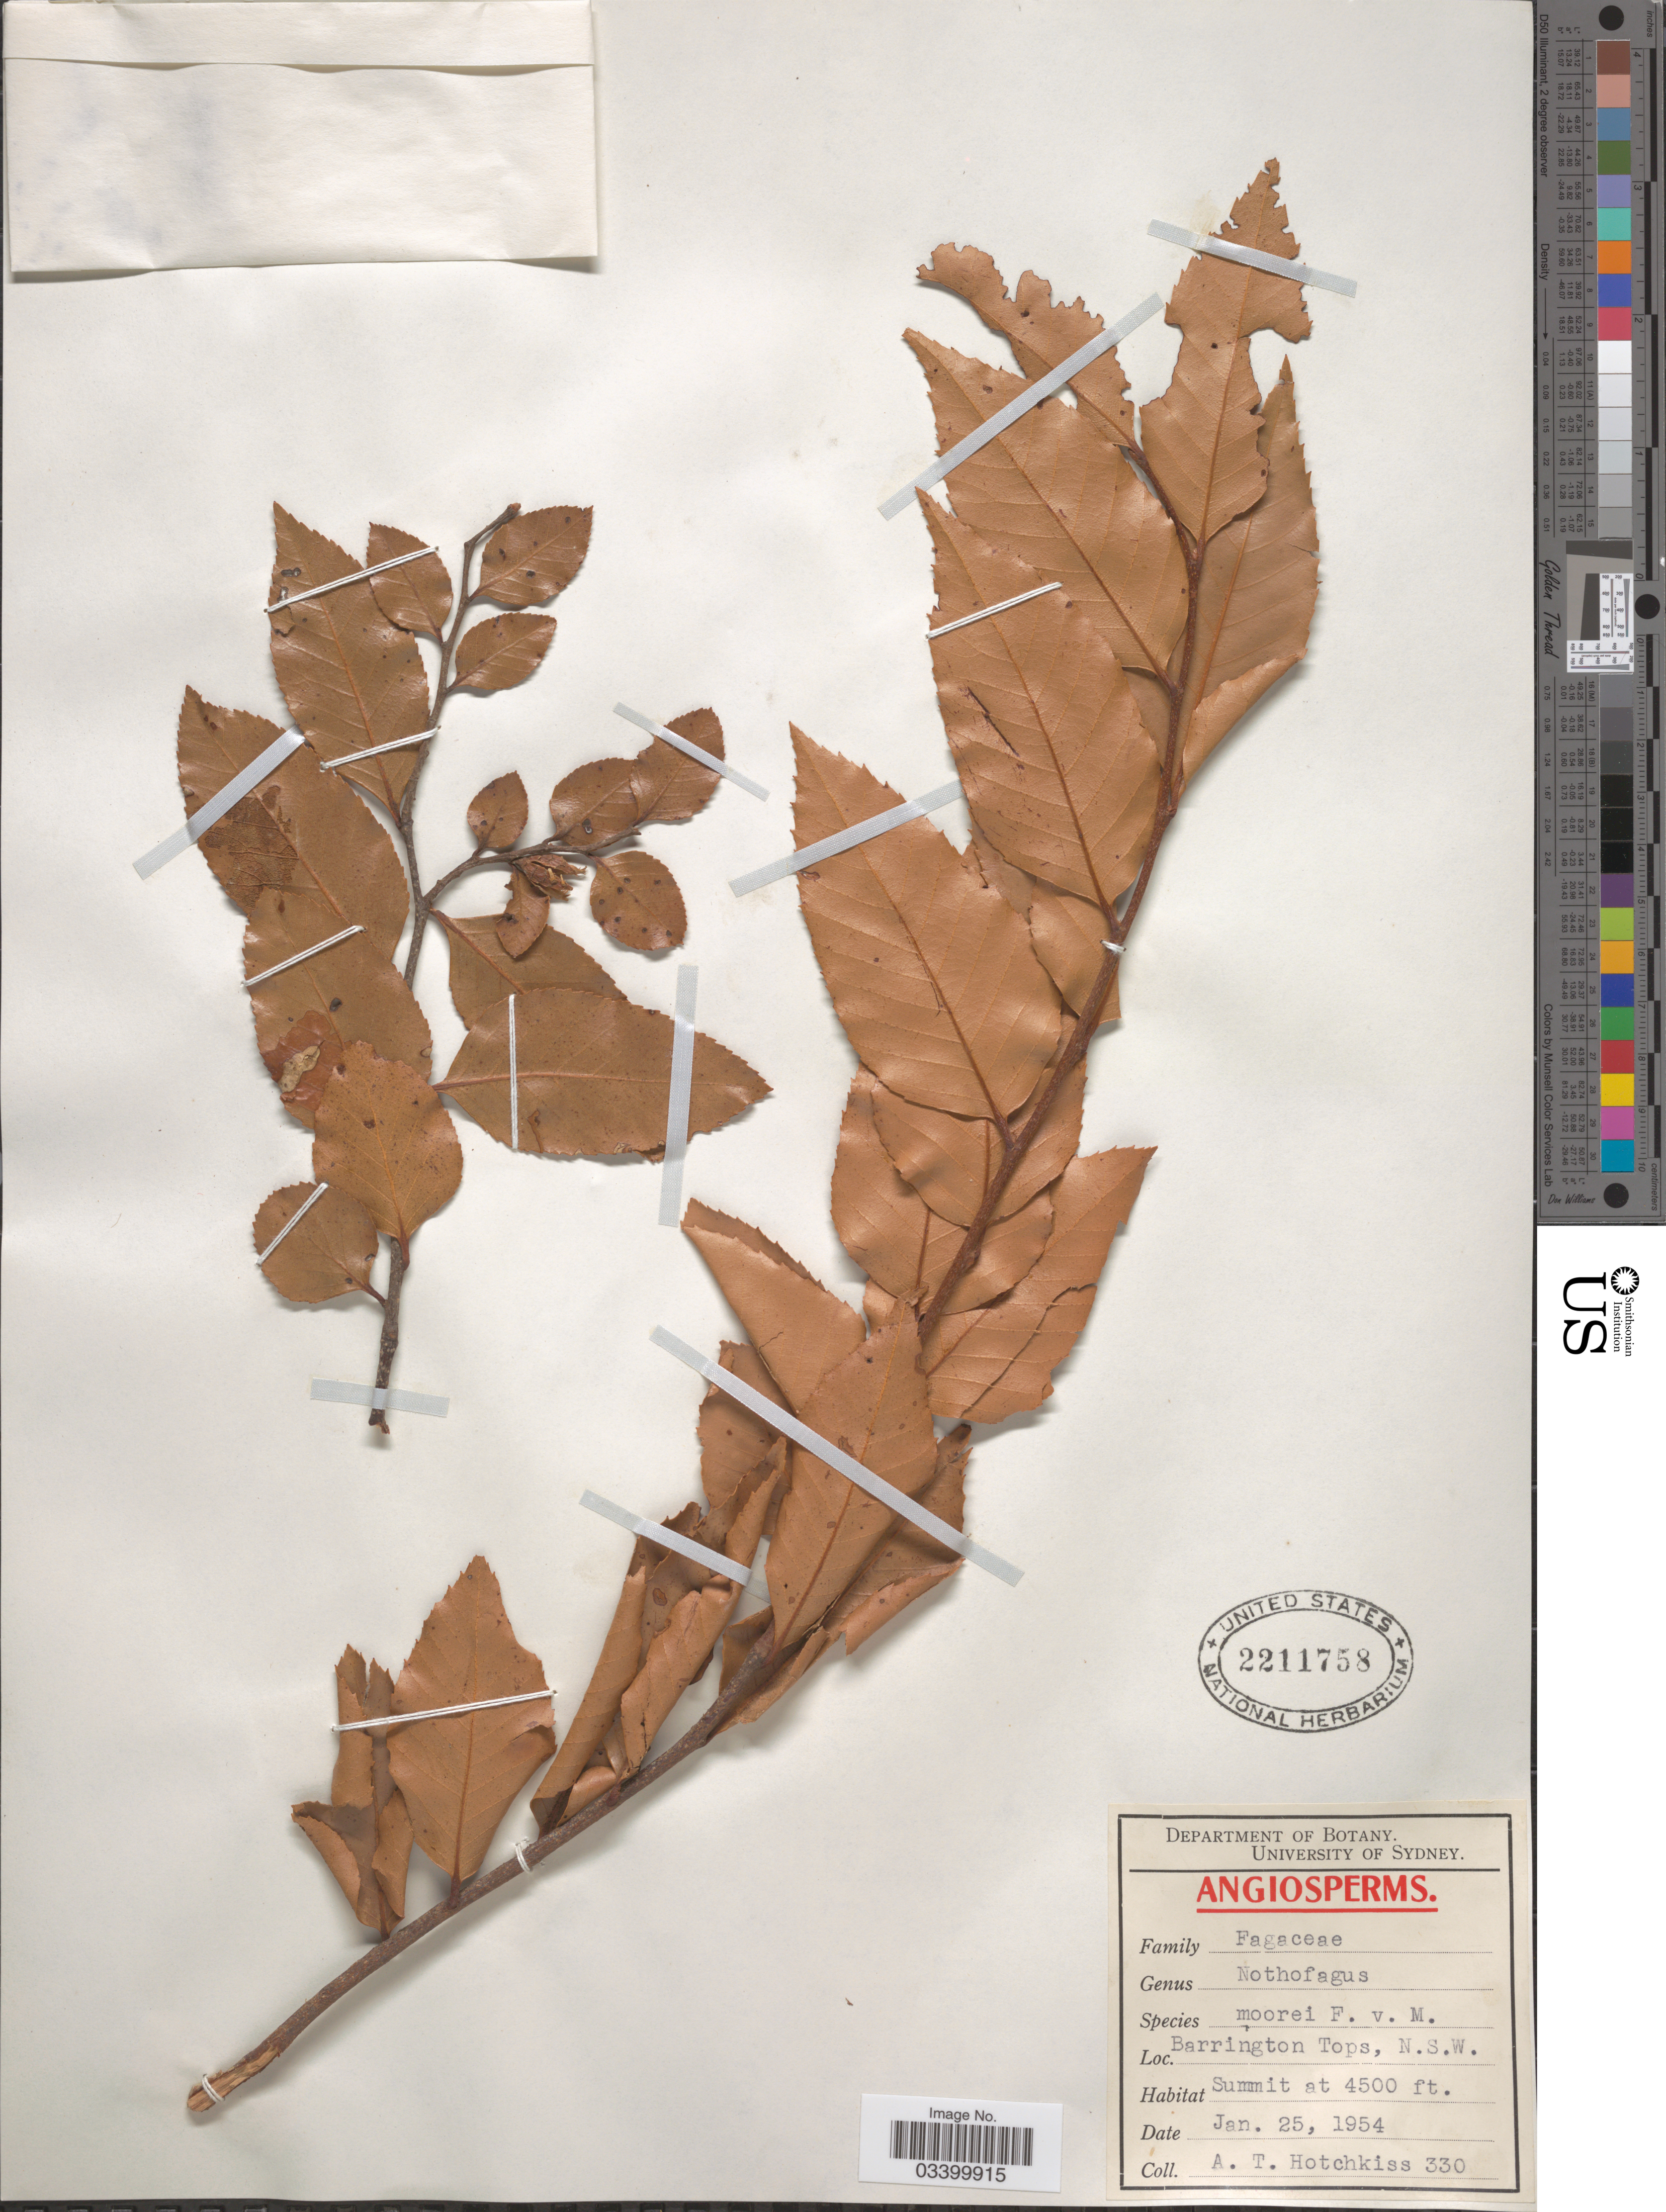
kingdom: Plantae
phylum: Tracheophyta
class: Magnoliopsida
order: Fagales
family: Nothofagaceae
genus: Nothofagus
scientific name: Nothofagus moorei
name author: (F. Muell.) Krasser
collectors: A. Hotchkiss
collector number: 330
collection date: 1954-01-25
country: Australia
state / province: New South Wales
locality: Barrington Tops.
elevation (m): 1372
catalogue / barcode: US 2211758